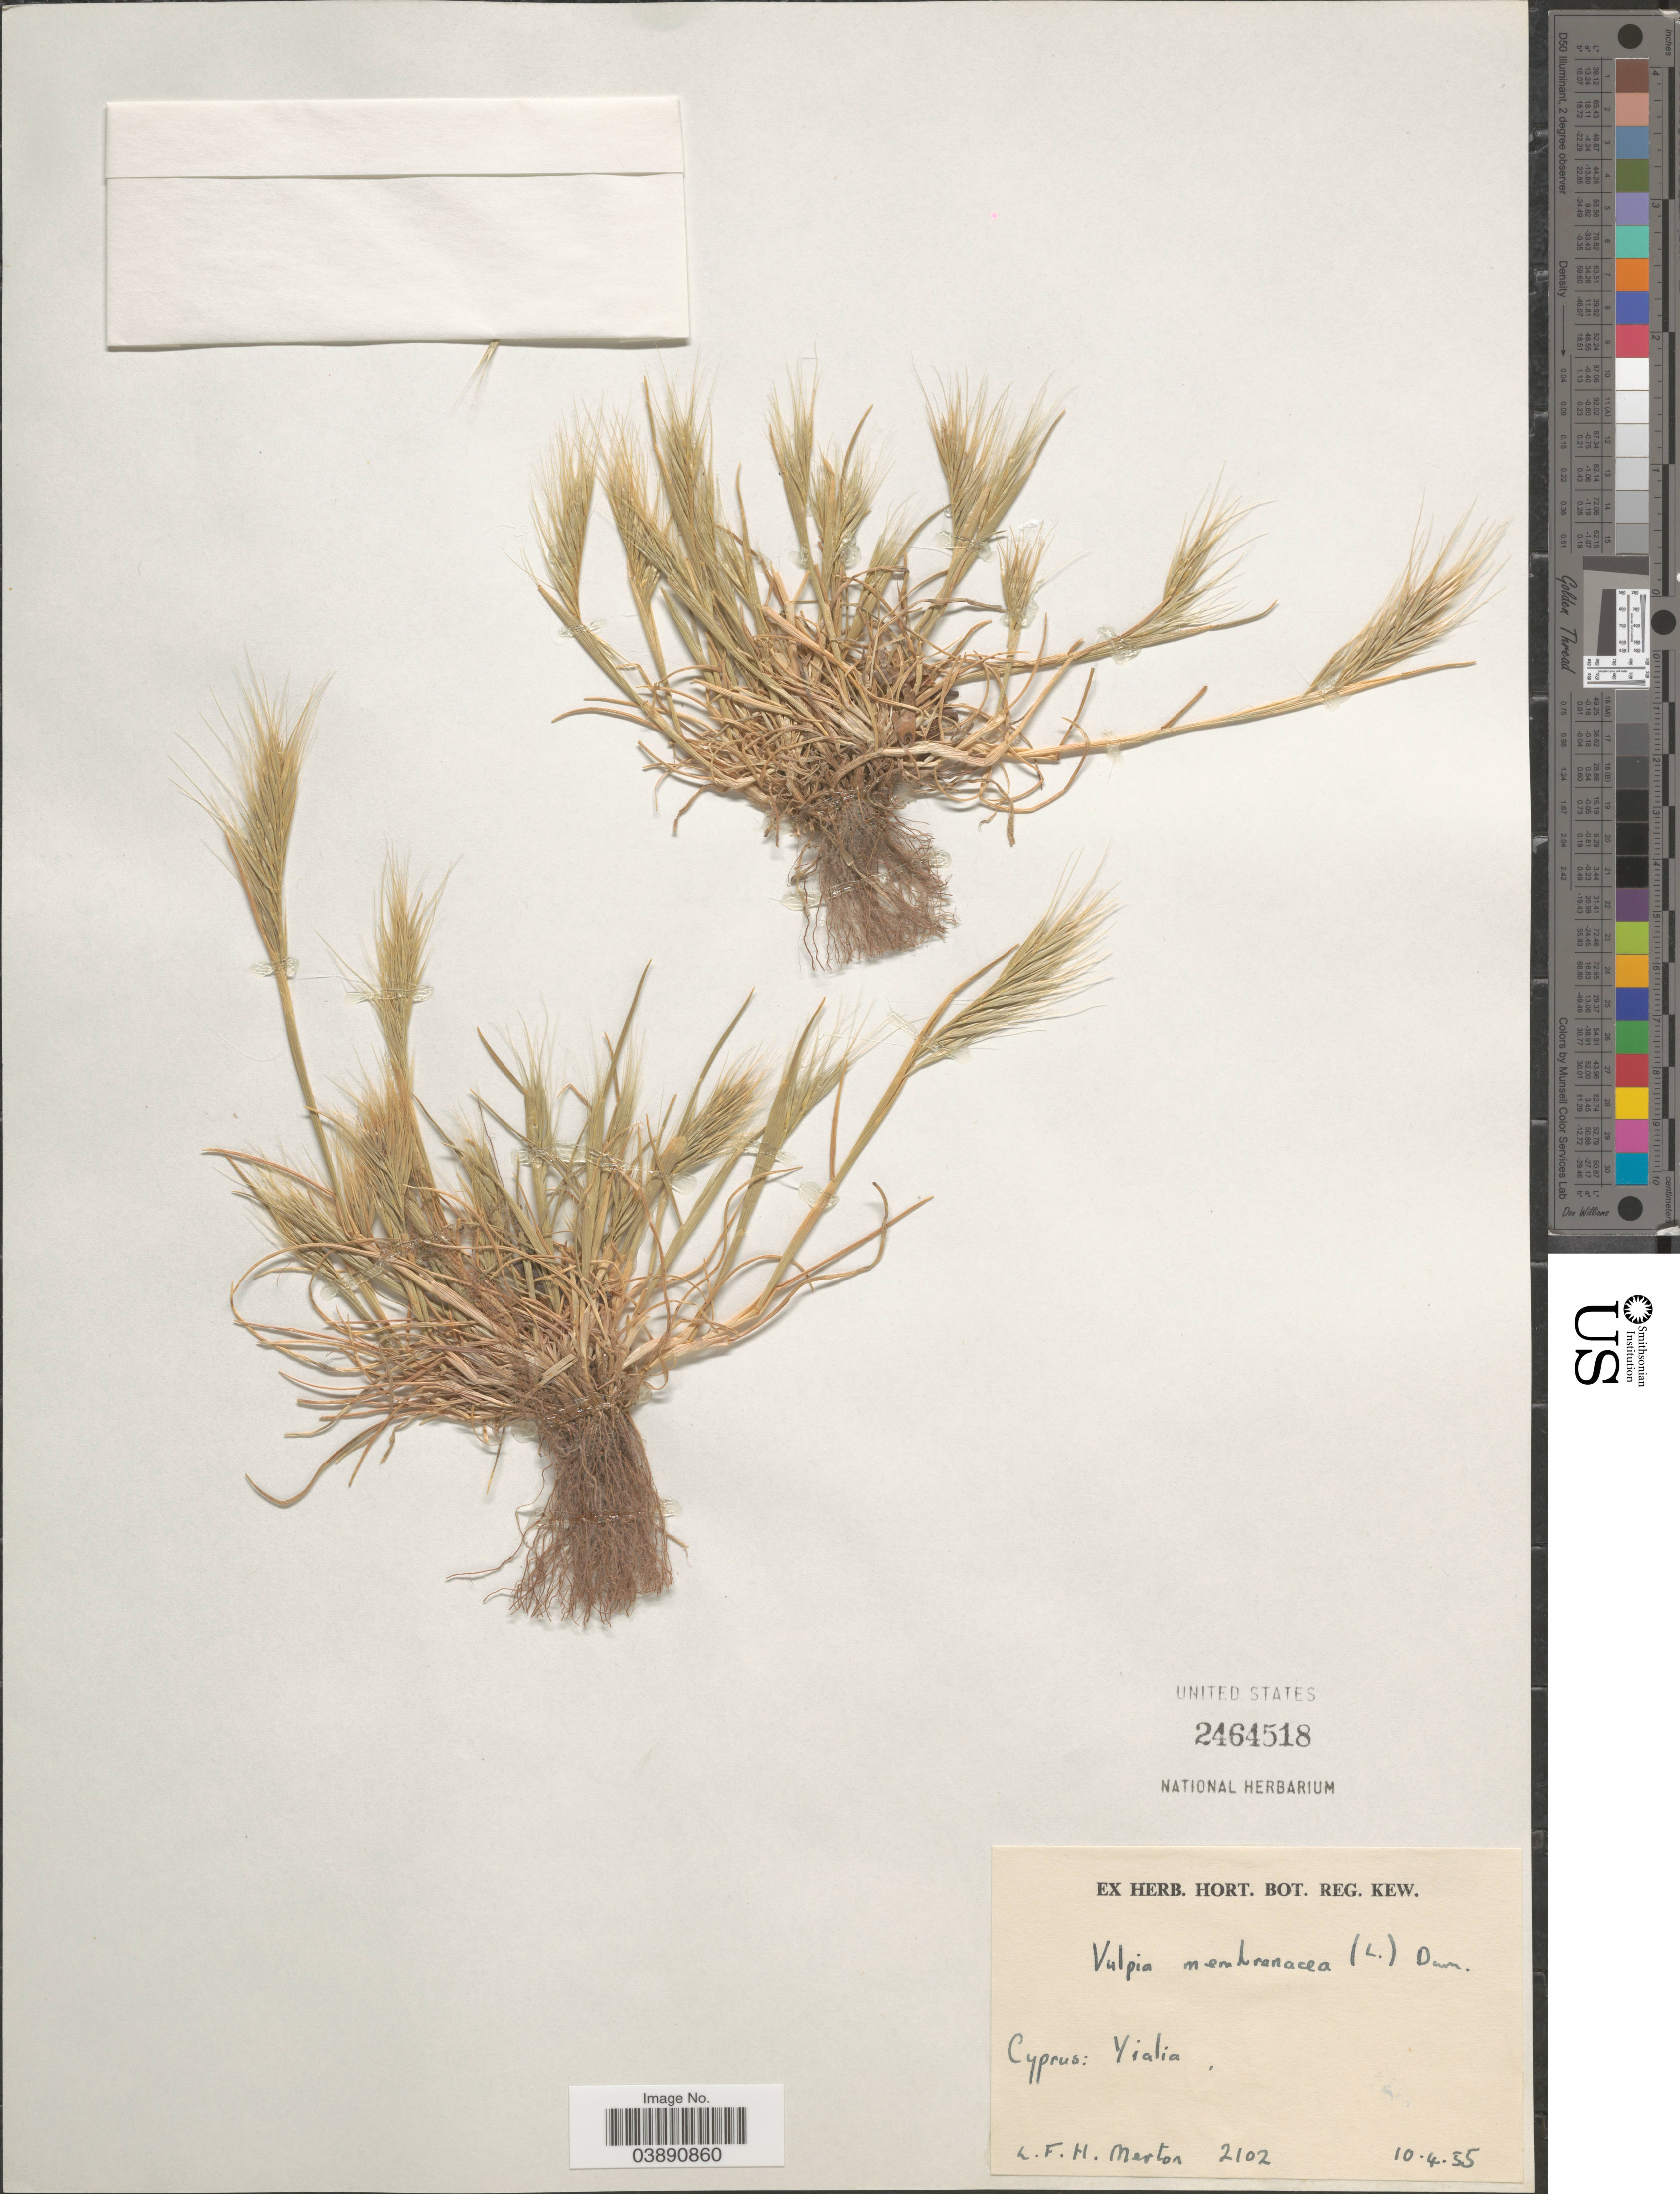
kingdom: Plantae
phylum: Tracheophyta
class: Liliopsida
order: Poales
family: Poaceae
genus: Festuca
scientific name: Festuca membranacea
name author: Kit.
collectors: L. Merton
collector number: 2102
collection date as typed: Transcribed d/m/y: 10/4/55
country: Cyprus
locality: Yialia.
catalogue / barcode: US 2464518